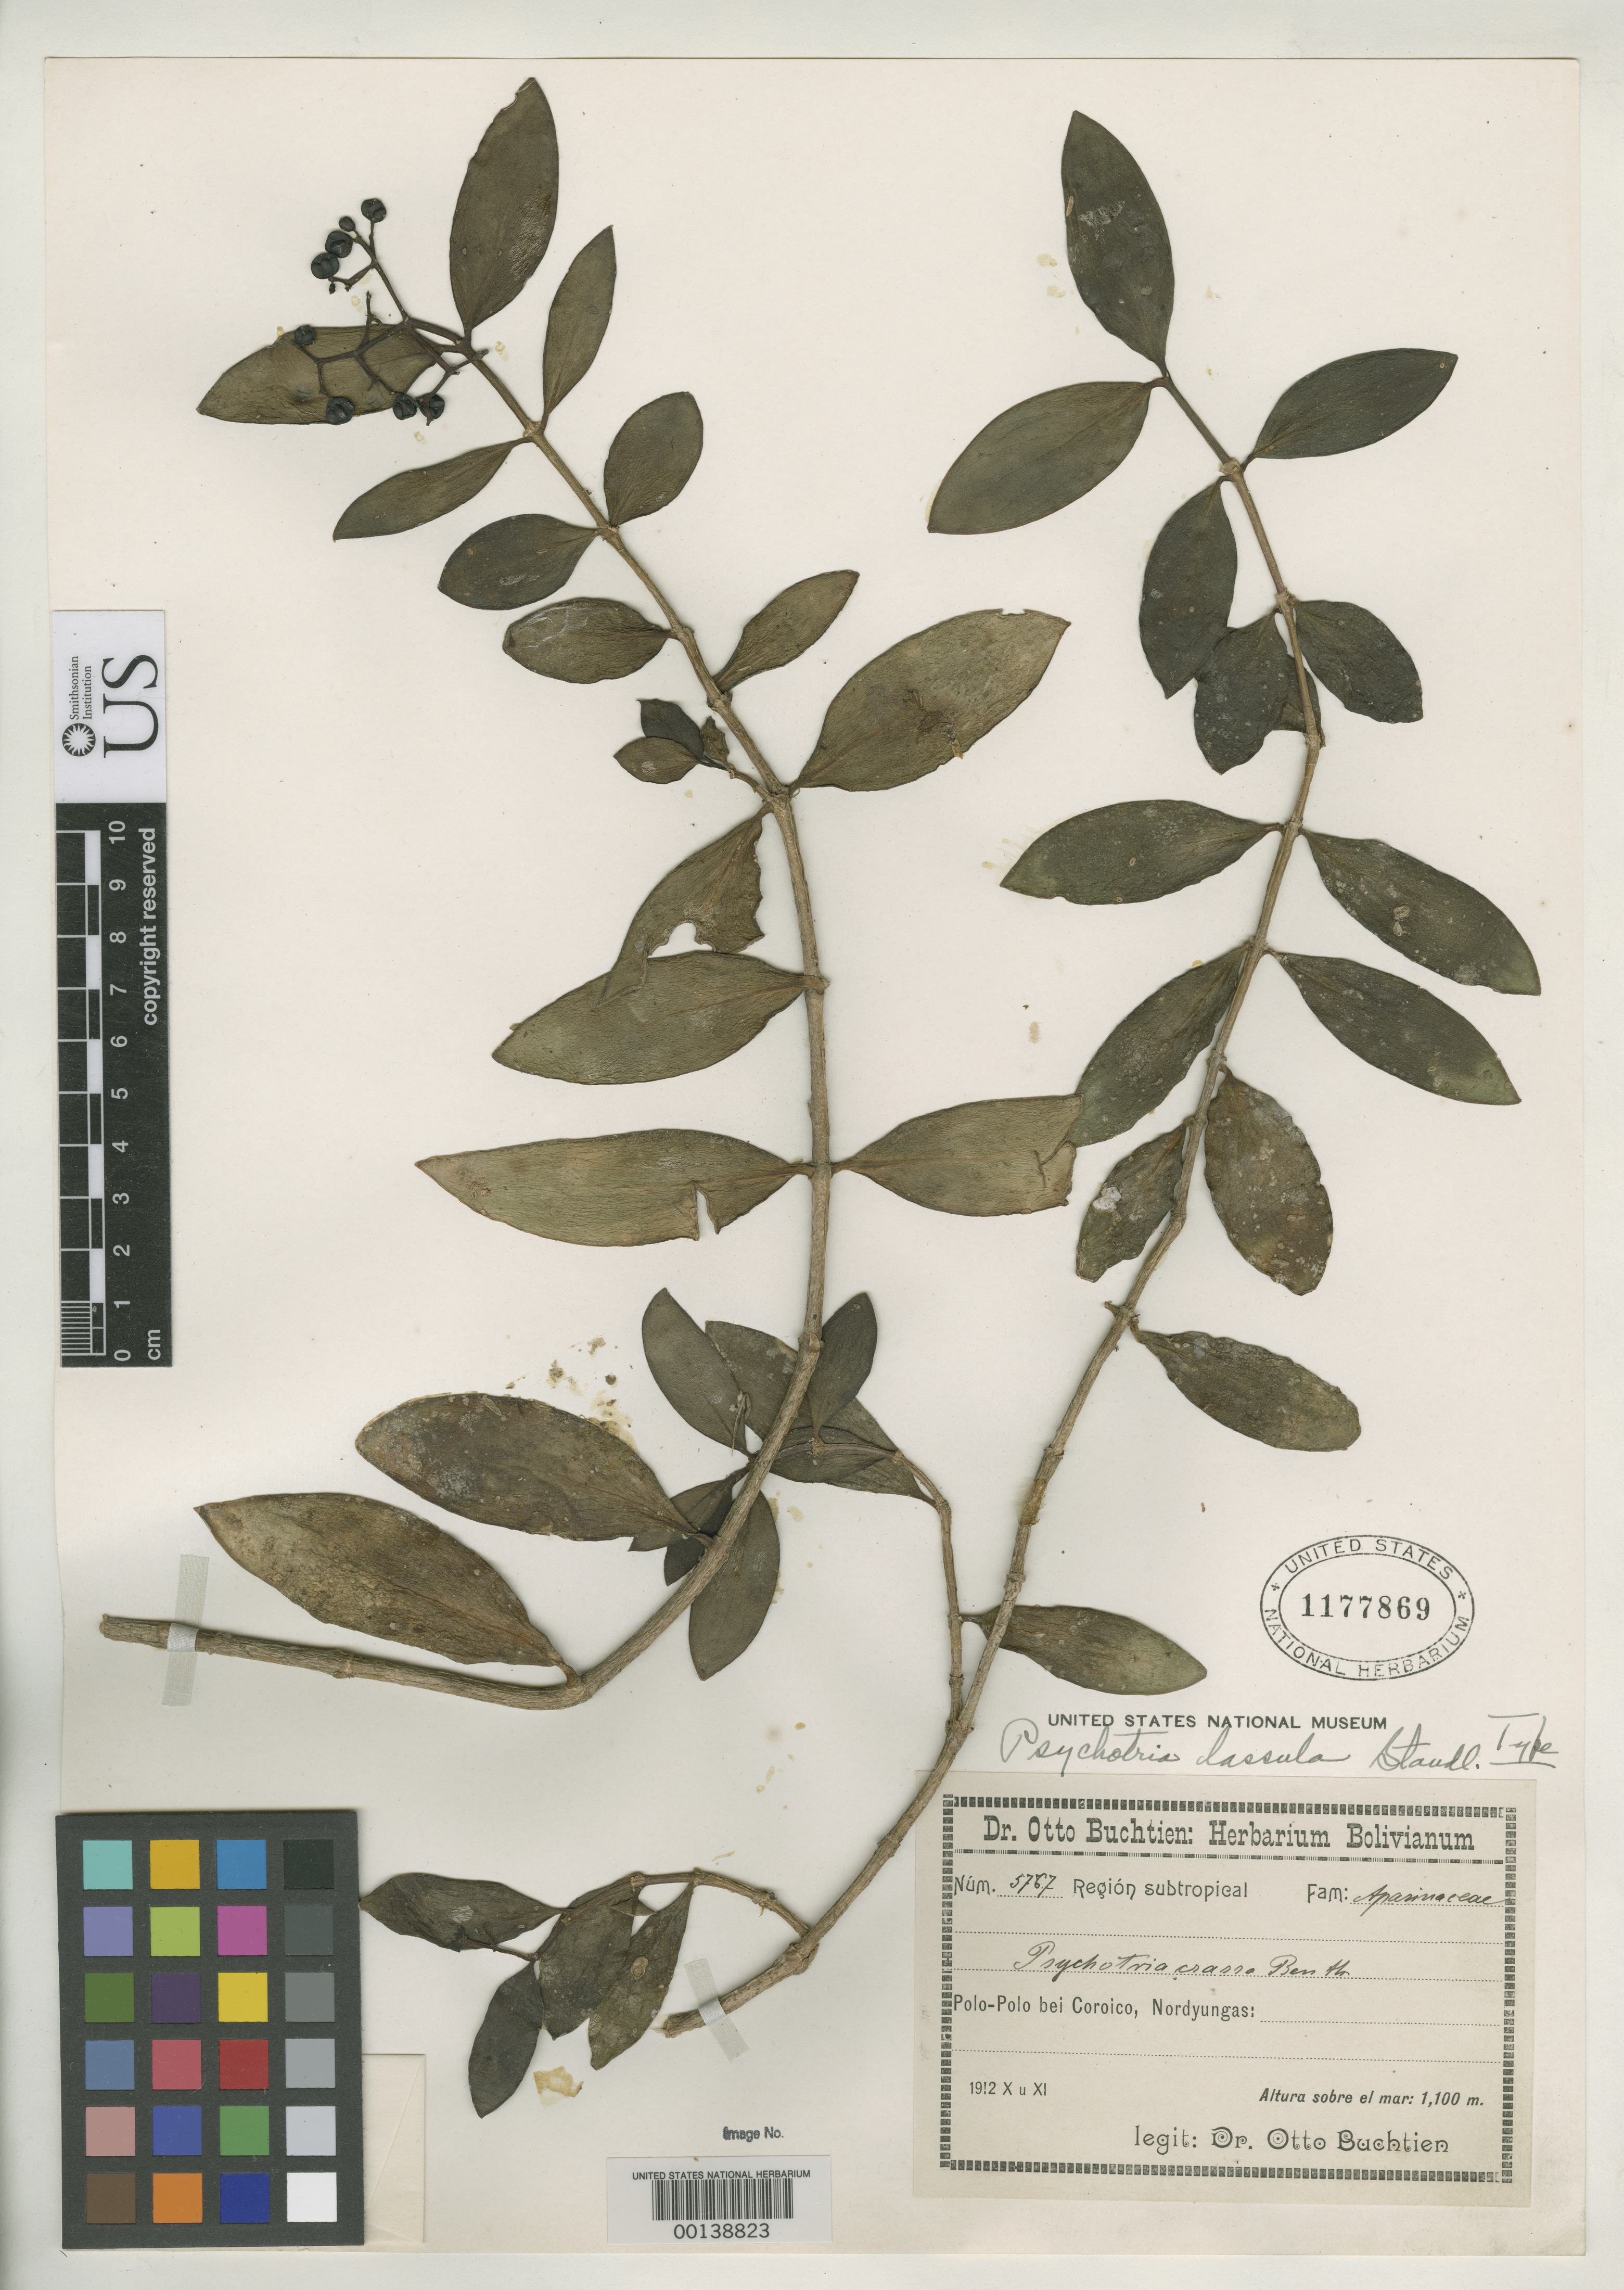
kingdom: Plantae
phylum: Tracheophyta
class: Magnoliopsida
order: Gentianales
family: Rubiaceae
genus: Psychotria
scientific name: Psychotria lassula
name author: Standl.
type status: Holotype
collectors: O. Buchtien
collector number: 5767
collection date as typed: Oct 1912 to -- Nov 1912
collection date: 1912-10/1912-11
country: Bolivia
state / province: La Paz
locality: Polo-Polo near Coroico.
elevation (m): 1100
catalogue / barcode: US 1177869